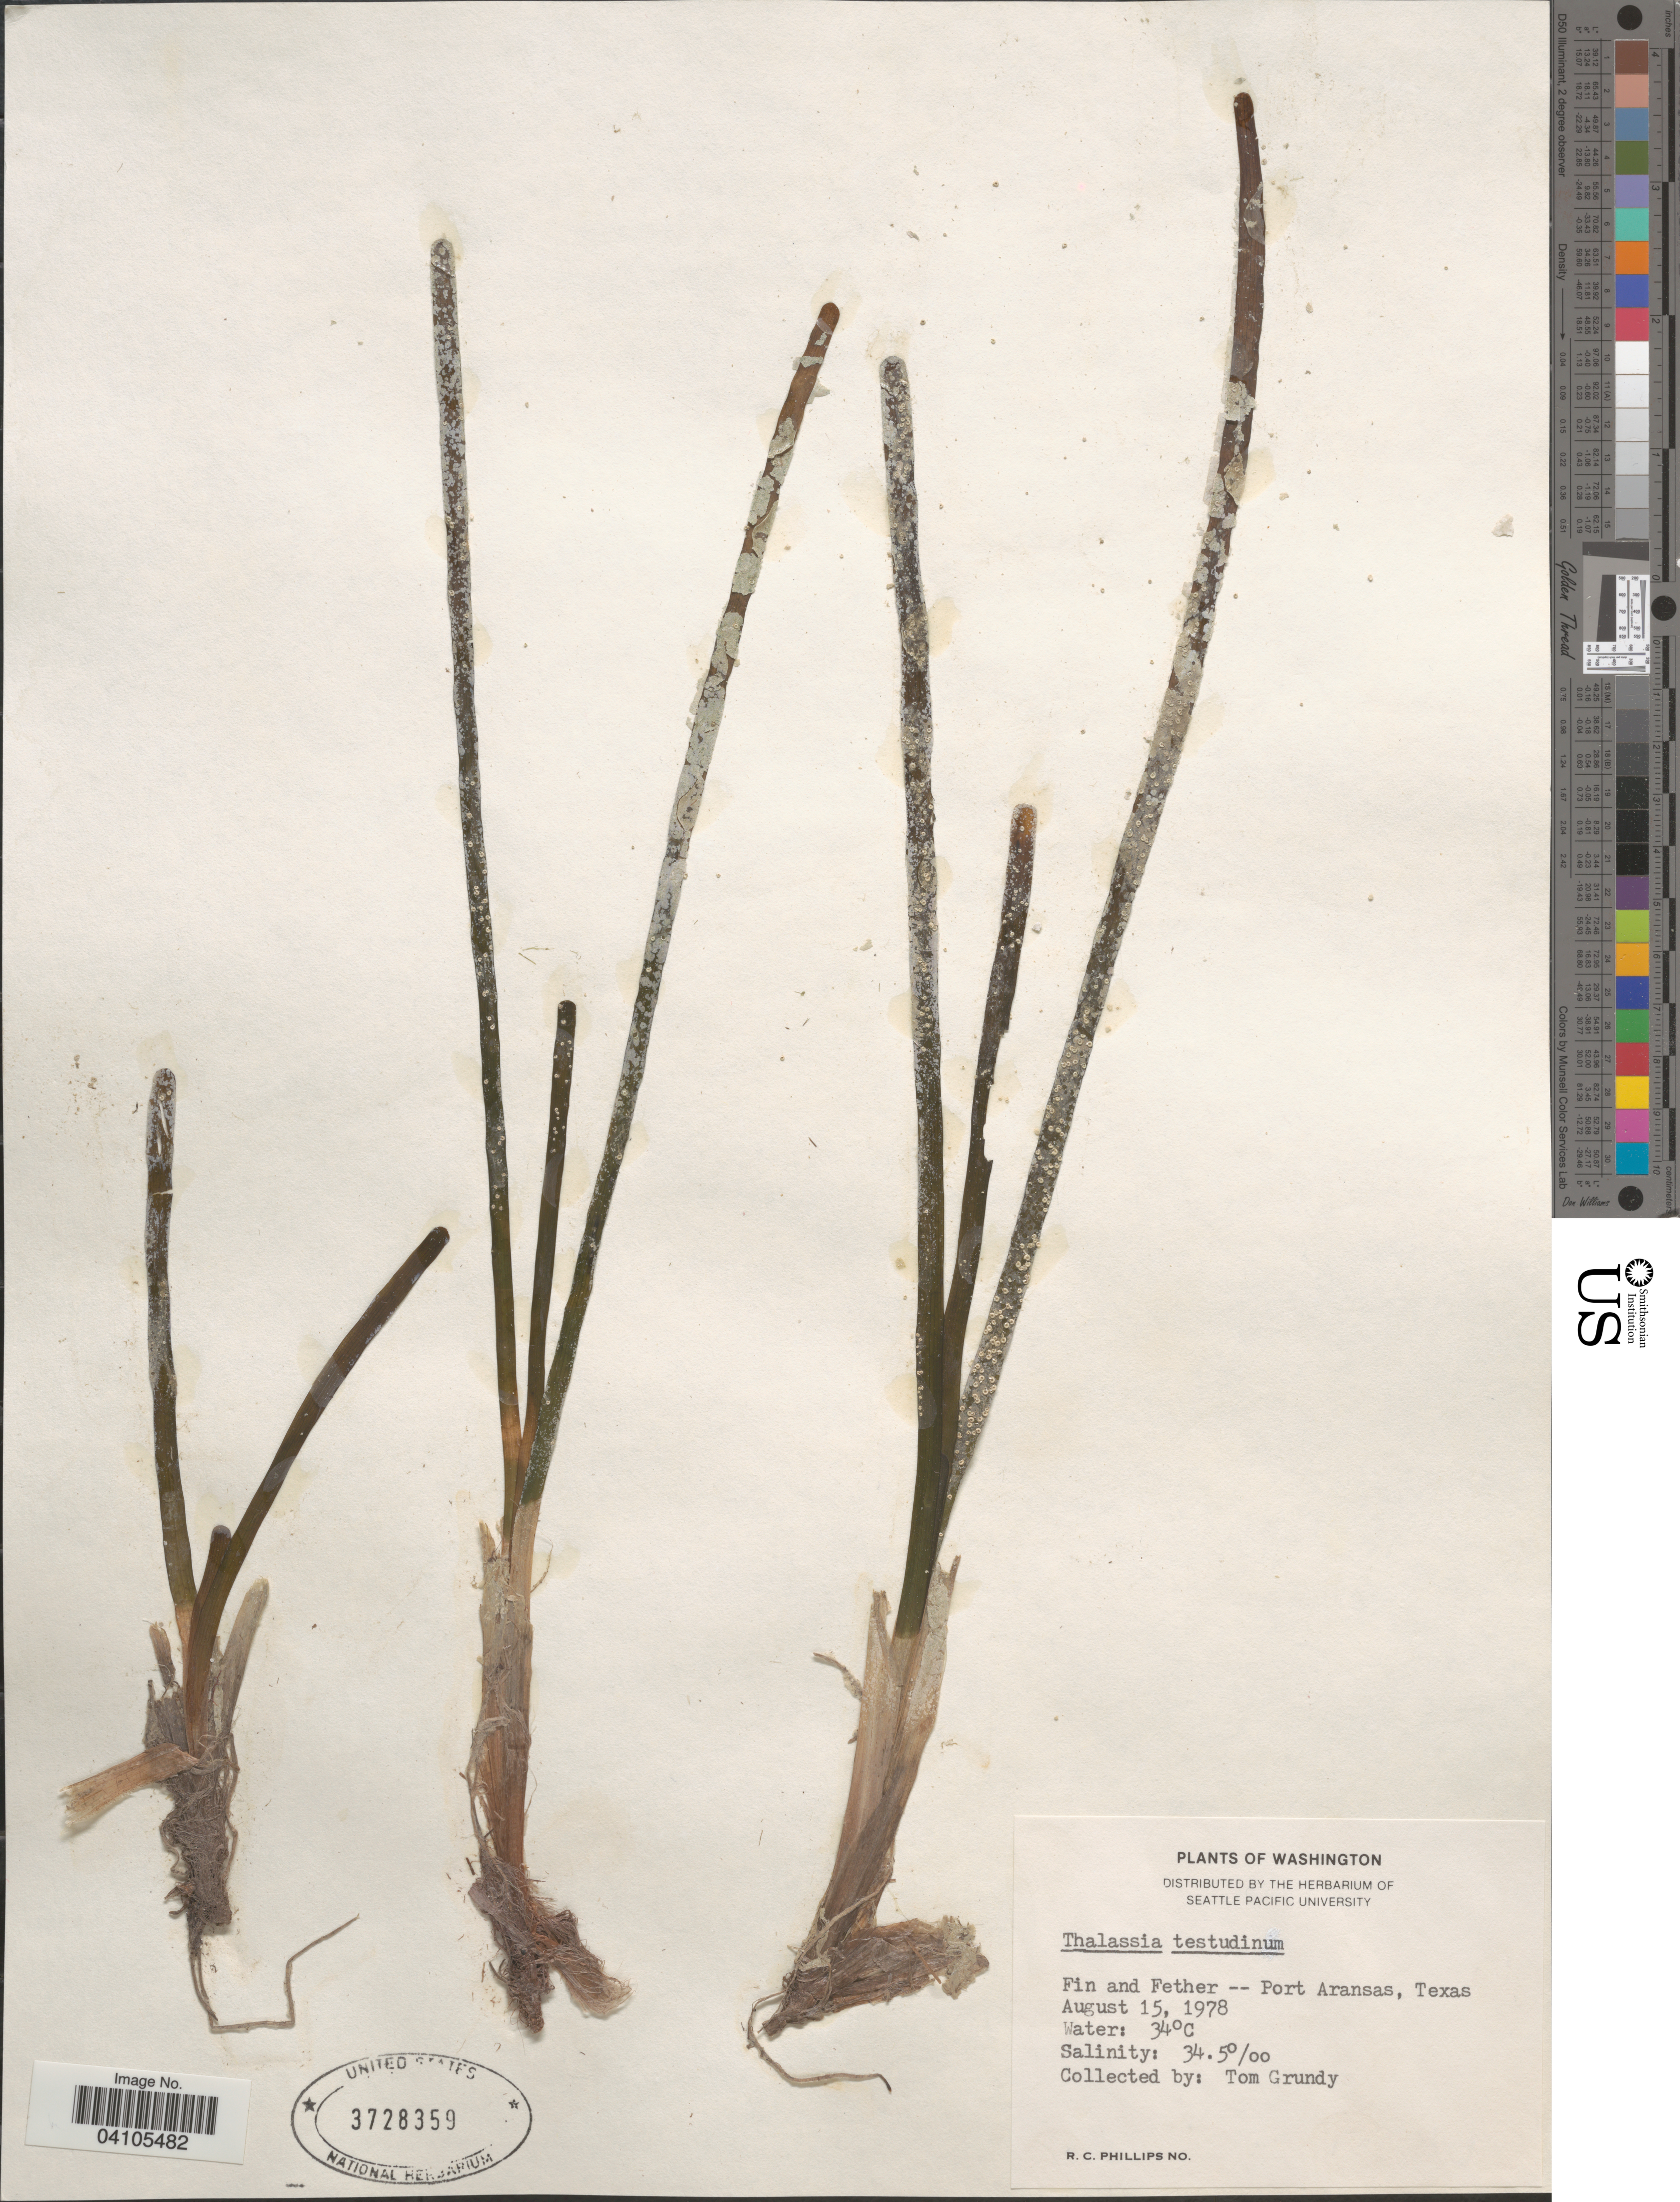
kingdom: Plantae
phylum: Tracheophyta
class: Liliopsida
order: Alismatales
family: Hydrocharitaceae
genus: Thalassia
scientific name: Thalassia testudinum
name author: Banks & Sol. ex K.D. Koenig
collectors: T. Grundy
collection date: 1978-08-15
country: United States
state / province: Texas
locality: Fin and Fether -- Port Aransas.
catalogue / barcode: US 3728359